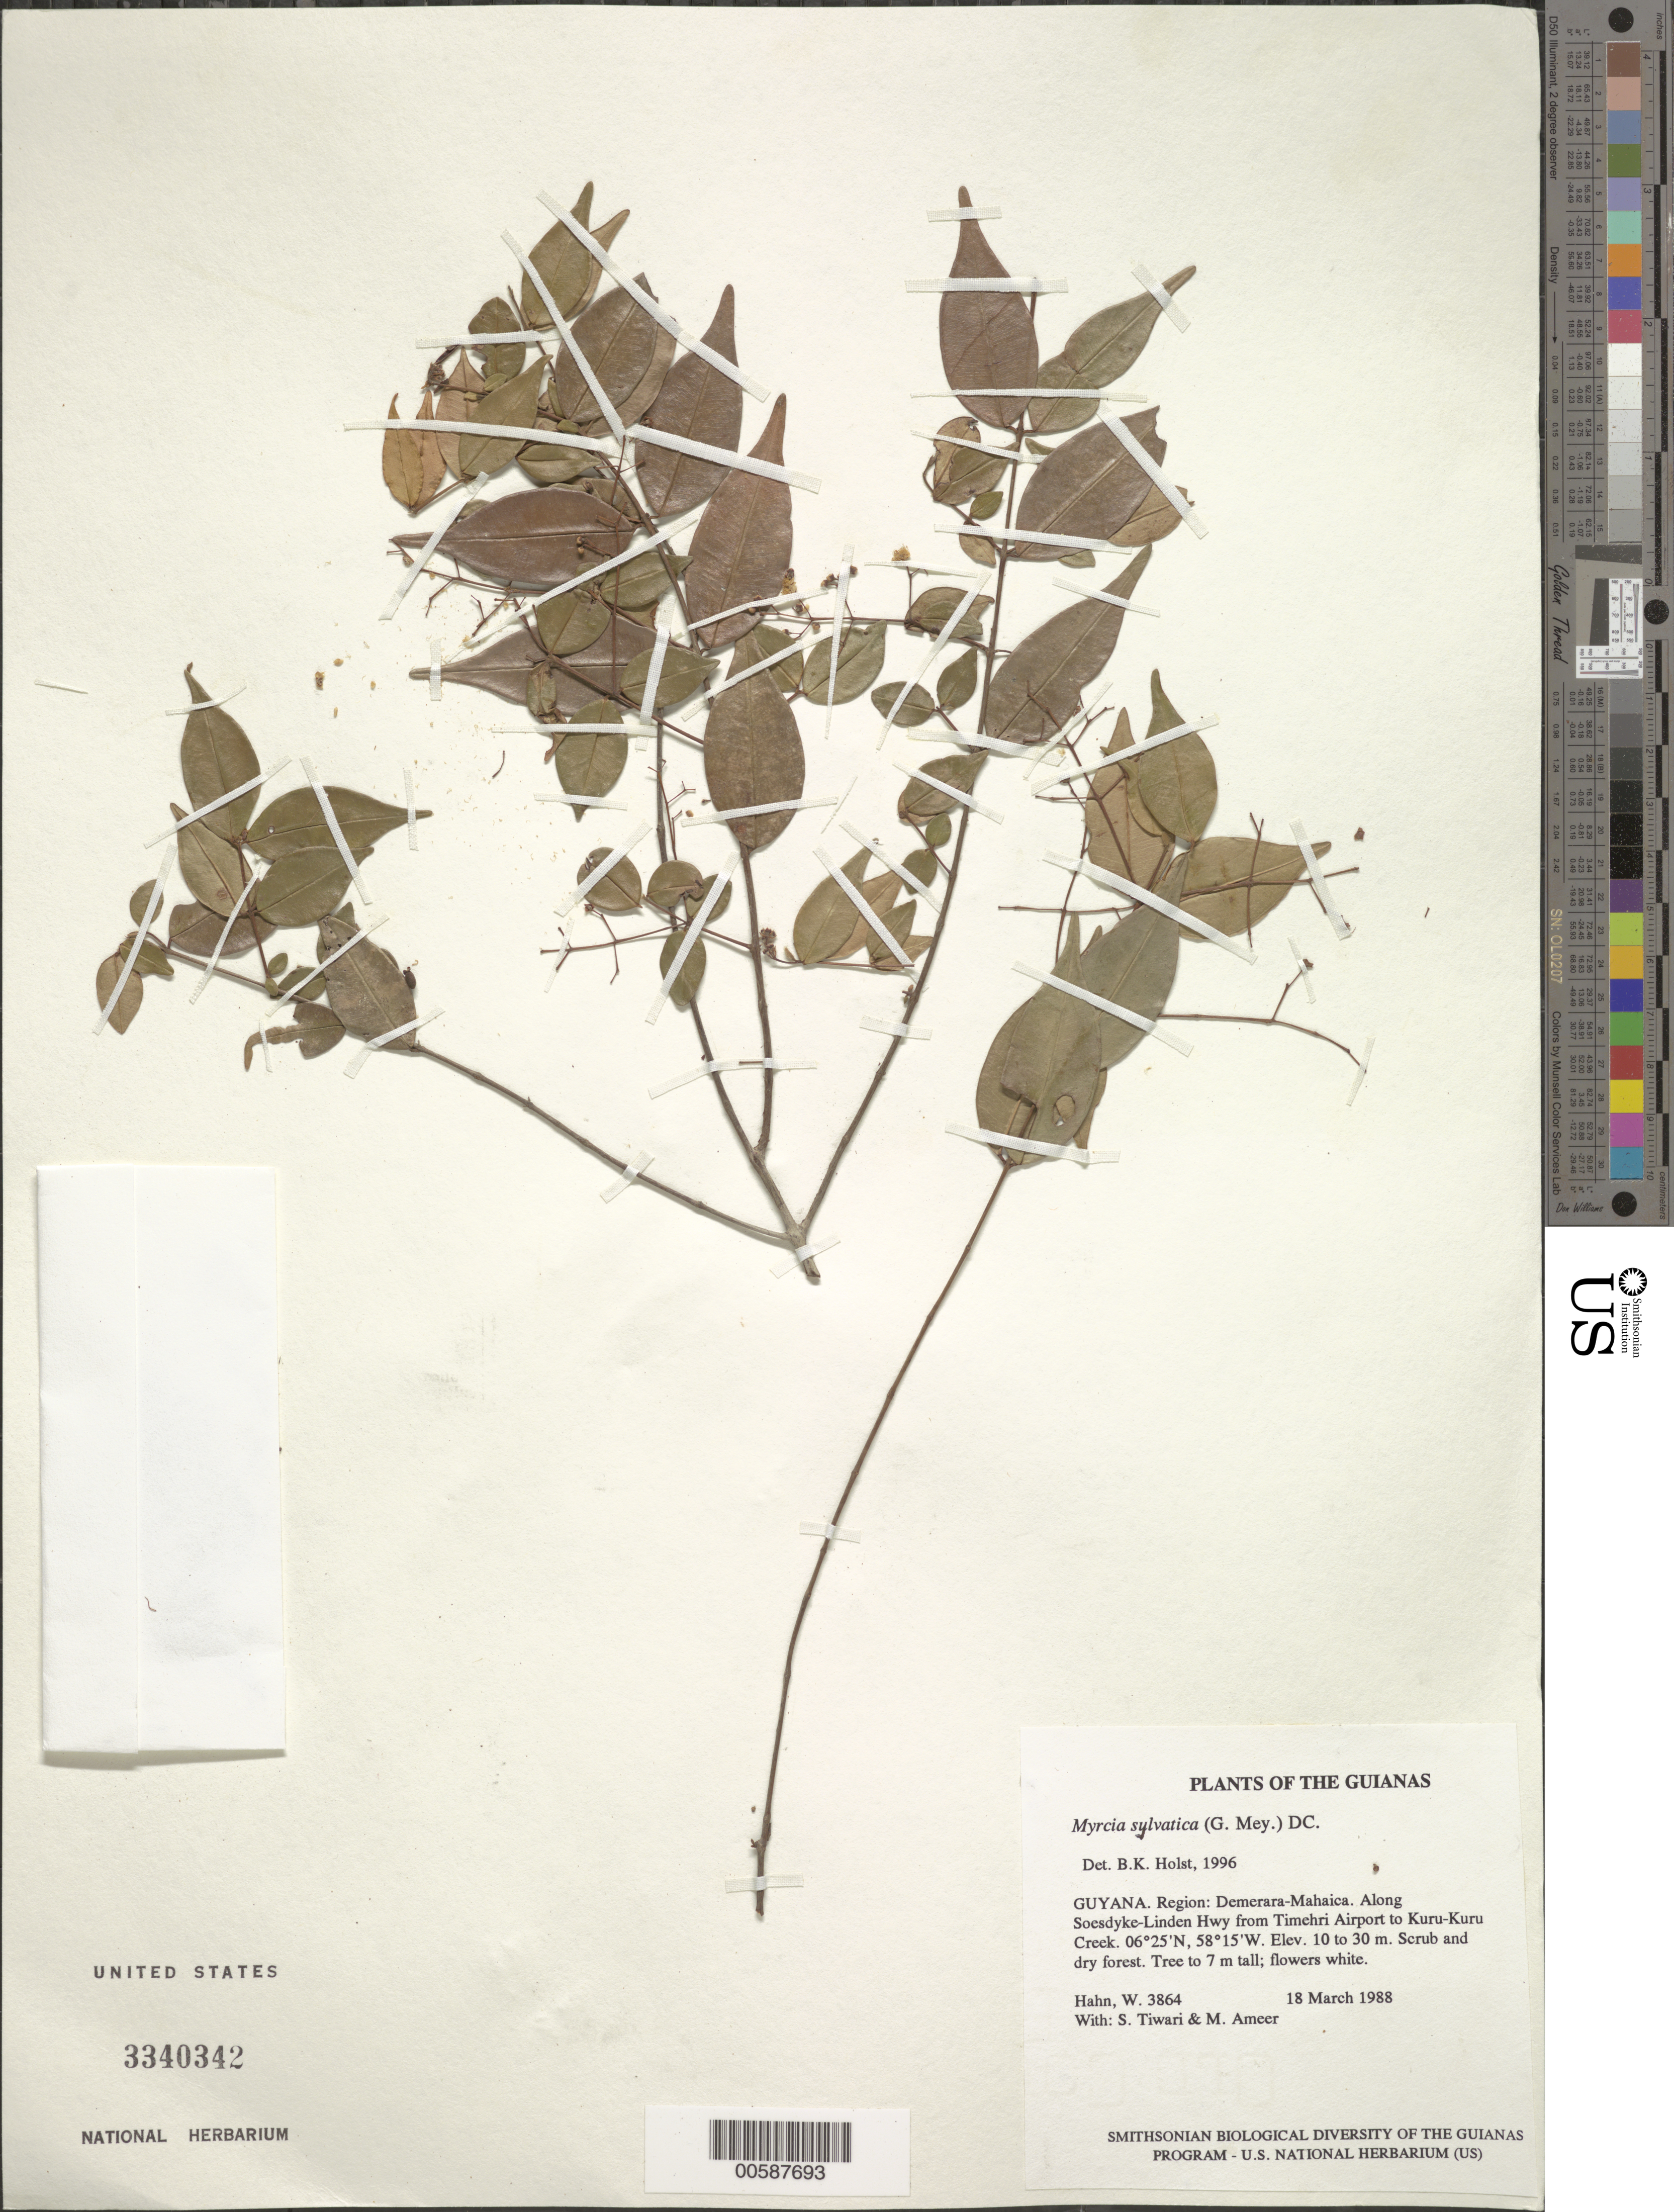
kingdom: Plantae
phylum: Tracheophyta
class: Magnoliopsida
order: Myrtales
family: Myrtaceae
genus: Myrcia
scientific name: Myrcia sylvatica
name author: (G. Mey.) DC.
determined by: Holst, Bruce K.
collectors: W. Hahn, S. Tiwari & M. Ameer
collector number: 3864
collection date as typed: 18 March 1988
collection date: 1988-03-18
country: Guyana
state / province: Demerara-Mahaica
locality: Along Soesdyke-Linden Hwy from Timehri Airport to Kuru-Kuru Creek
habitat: Scrub and dry forest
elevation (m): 10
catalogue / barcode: US 3340342